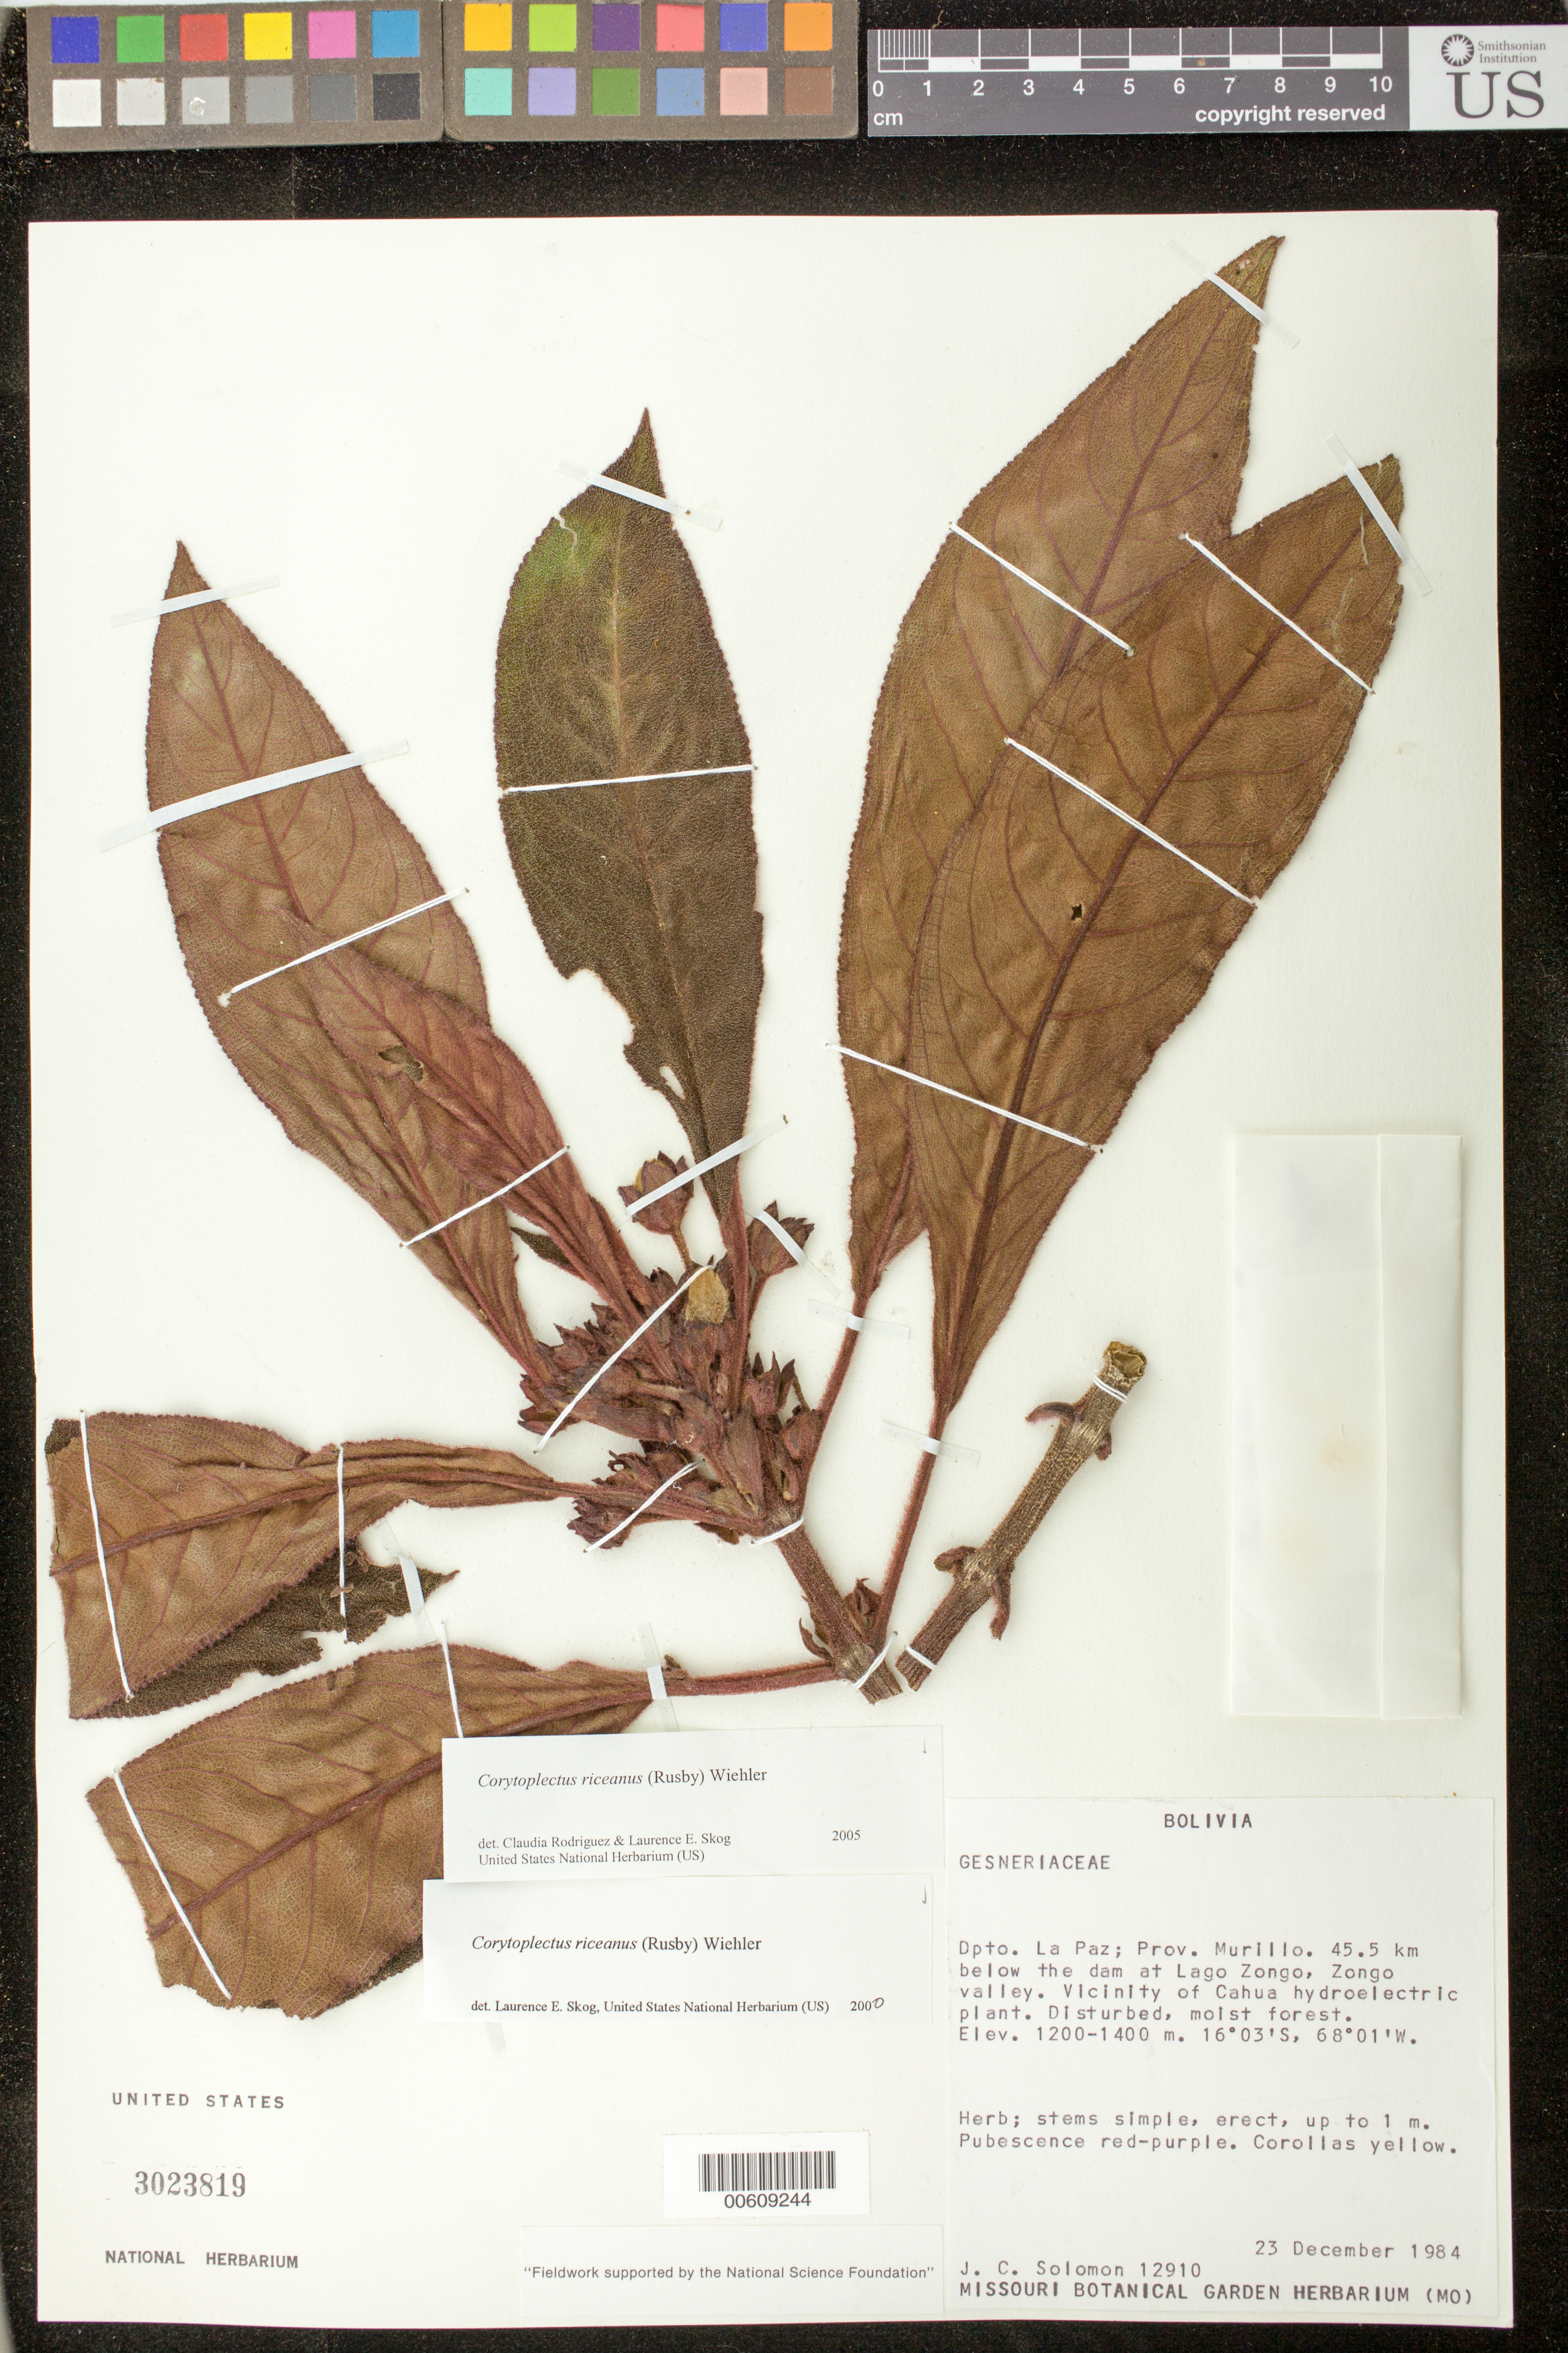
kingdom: Plantae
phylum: Tracheophyta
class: Magnoliopsida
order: Lamiales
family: Gesneriaceae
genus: Corytoplectus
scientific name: Corytoplectus riceanus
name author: (Rusby) Wiehler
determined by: Rodríguez-Flores, C. I.; Skog, L. E.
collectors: J. C. Solomon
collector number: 12910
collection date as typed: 23 Dec 1984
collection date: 1984-12-23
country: Bolivia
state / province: La Paz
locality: Prov. Murillo; 45.5 km below dam at Lago Zongo, Zongo valley, vicinity of Cahua hydroelectric plant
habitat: Disturbed, moist forest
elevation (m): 1200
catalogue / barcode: US 3023819